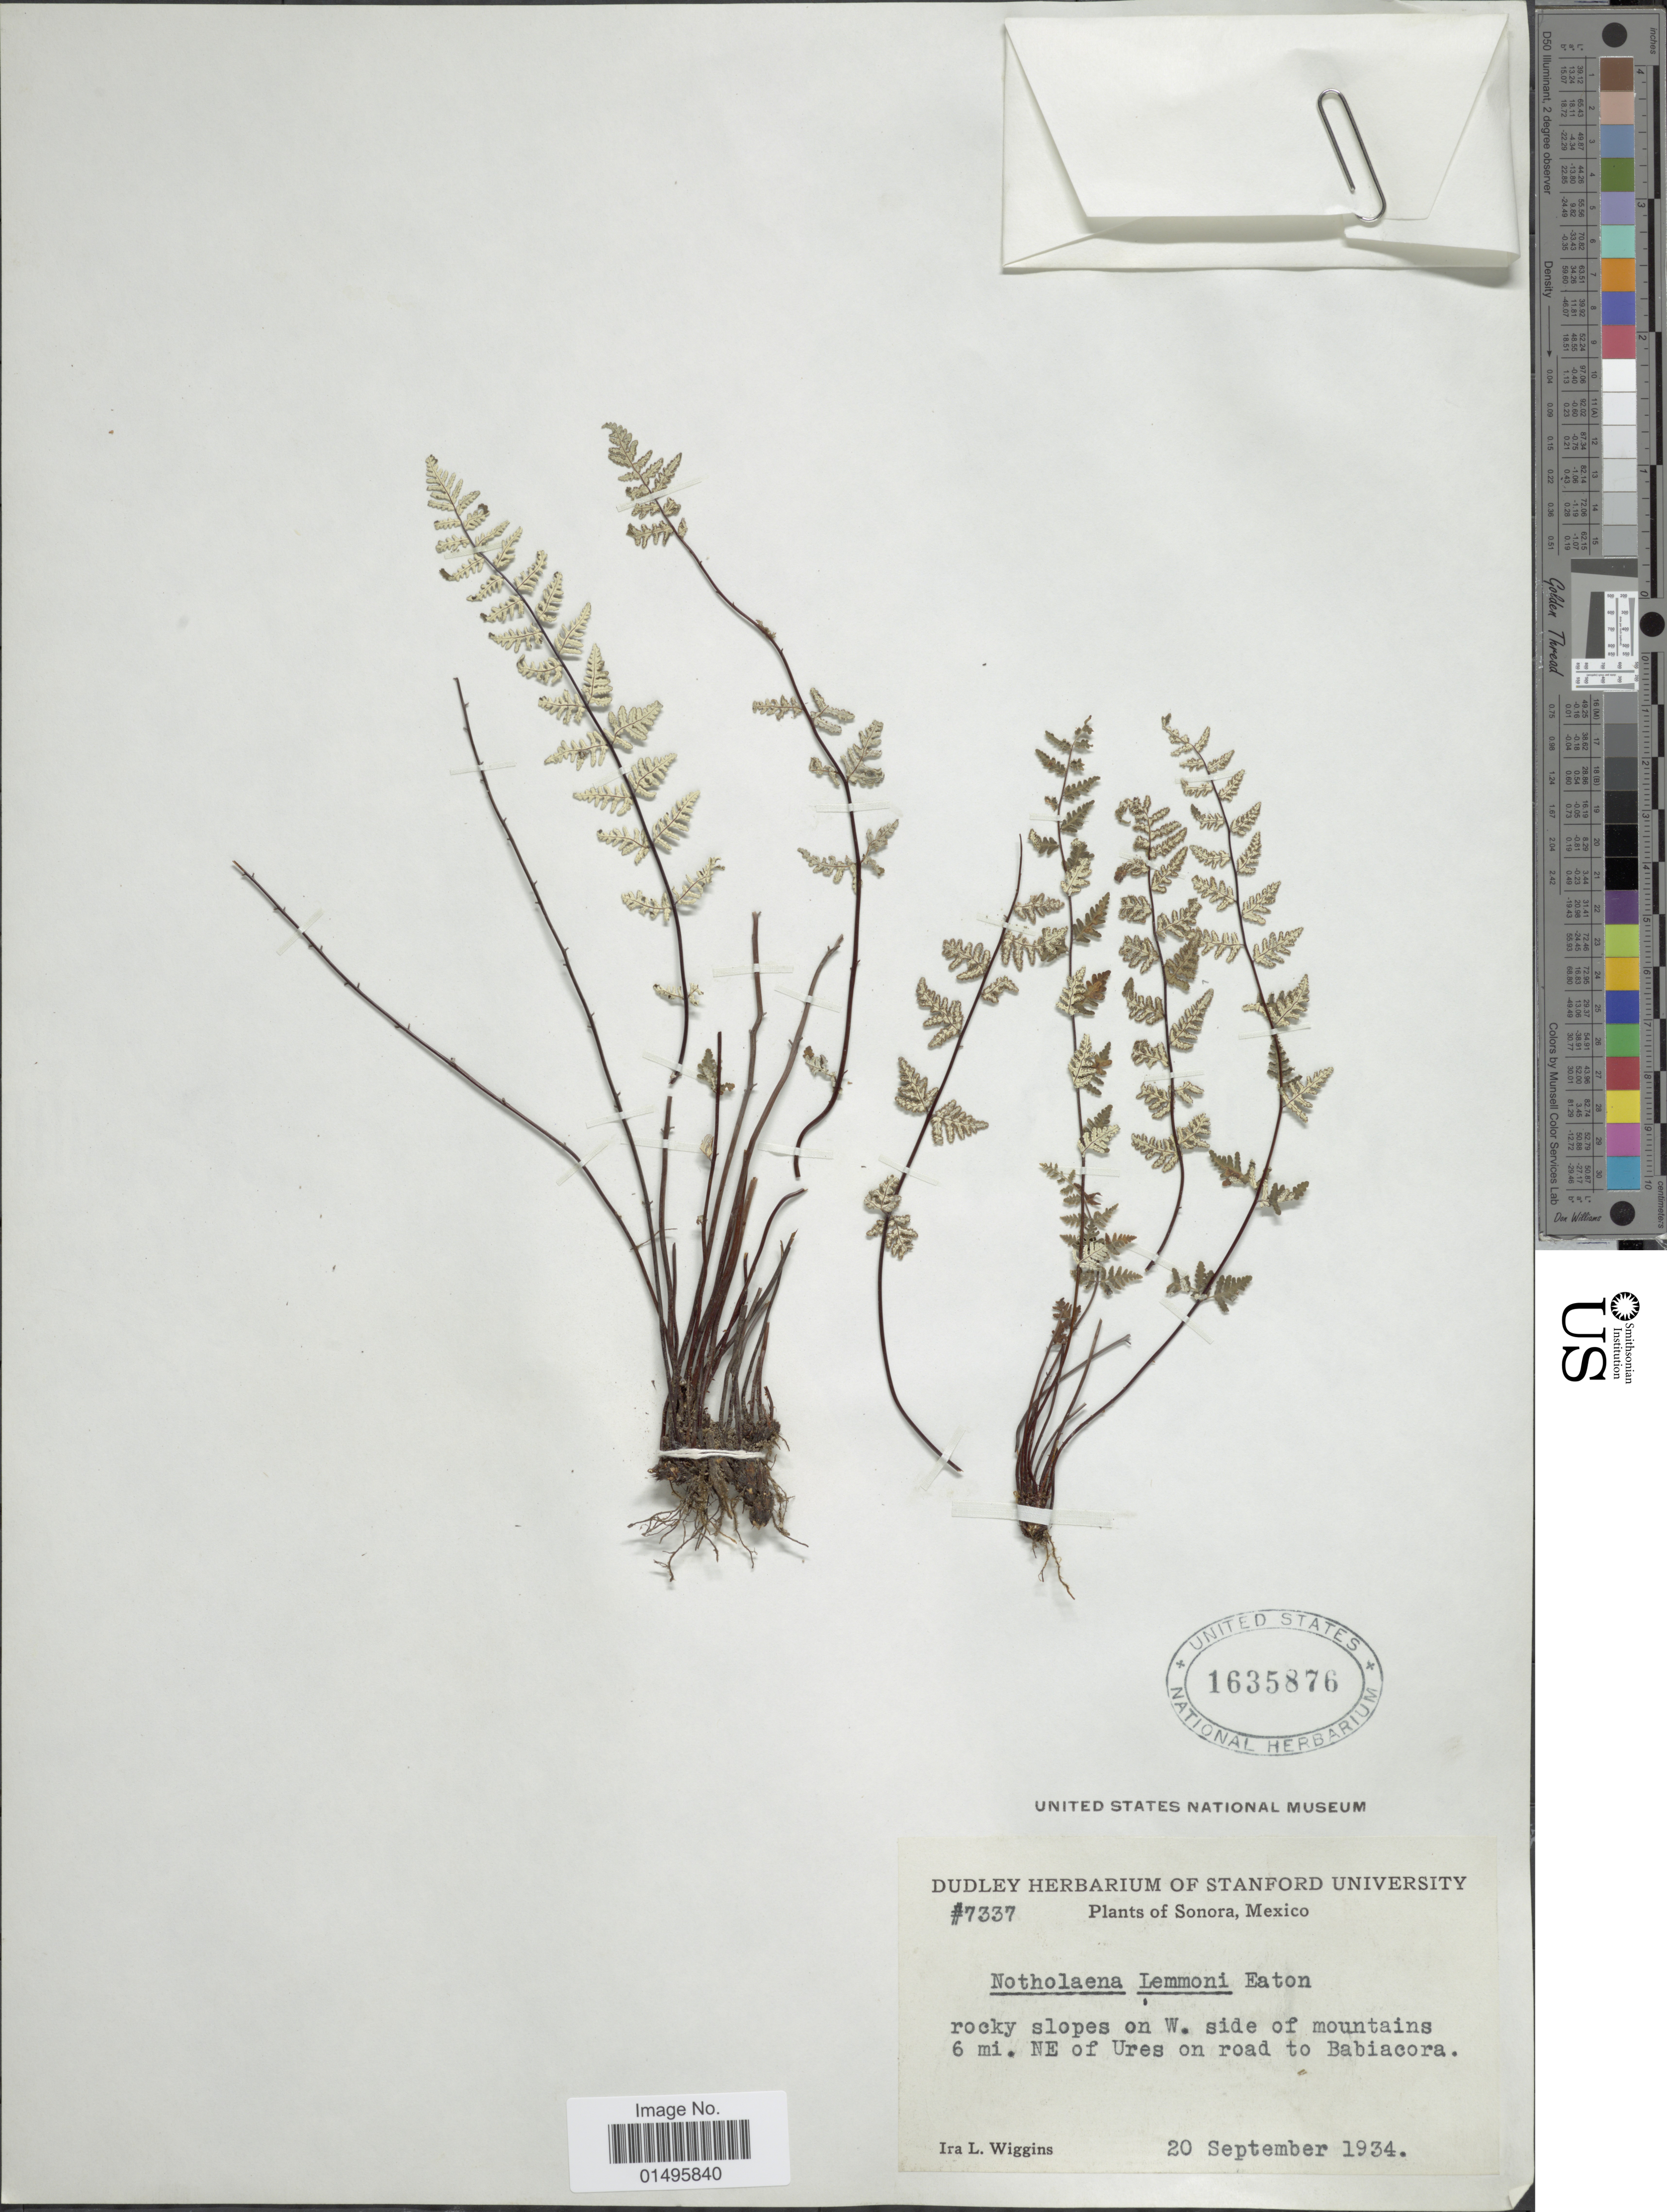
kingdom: Plantae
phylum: Tracheophyta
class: Polypodiopsida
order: Polypodiales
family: Pteridaceae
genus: Notholaena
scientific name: Notholaena lemmonii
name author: D.C. Eaton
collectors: I. L. Wiggins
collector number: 7337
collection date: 1934-09-20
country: Mexico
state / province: Sonora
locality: Mexico, rocky slopes on W. side of mountains 6 mi. NE of Ures on road to Babiacora.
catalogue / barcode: US 1635876